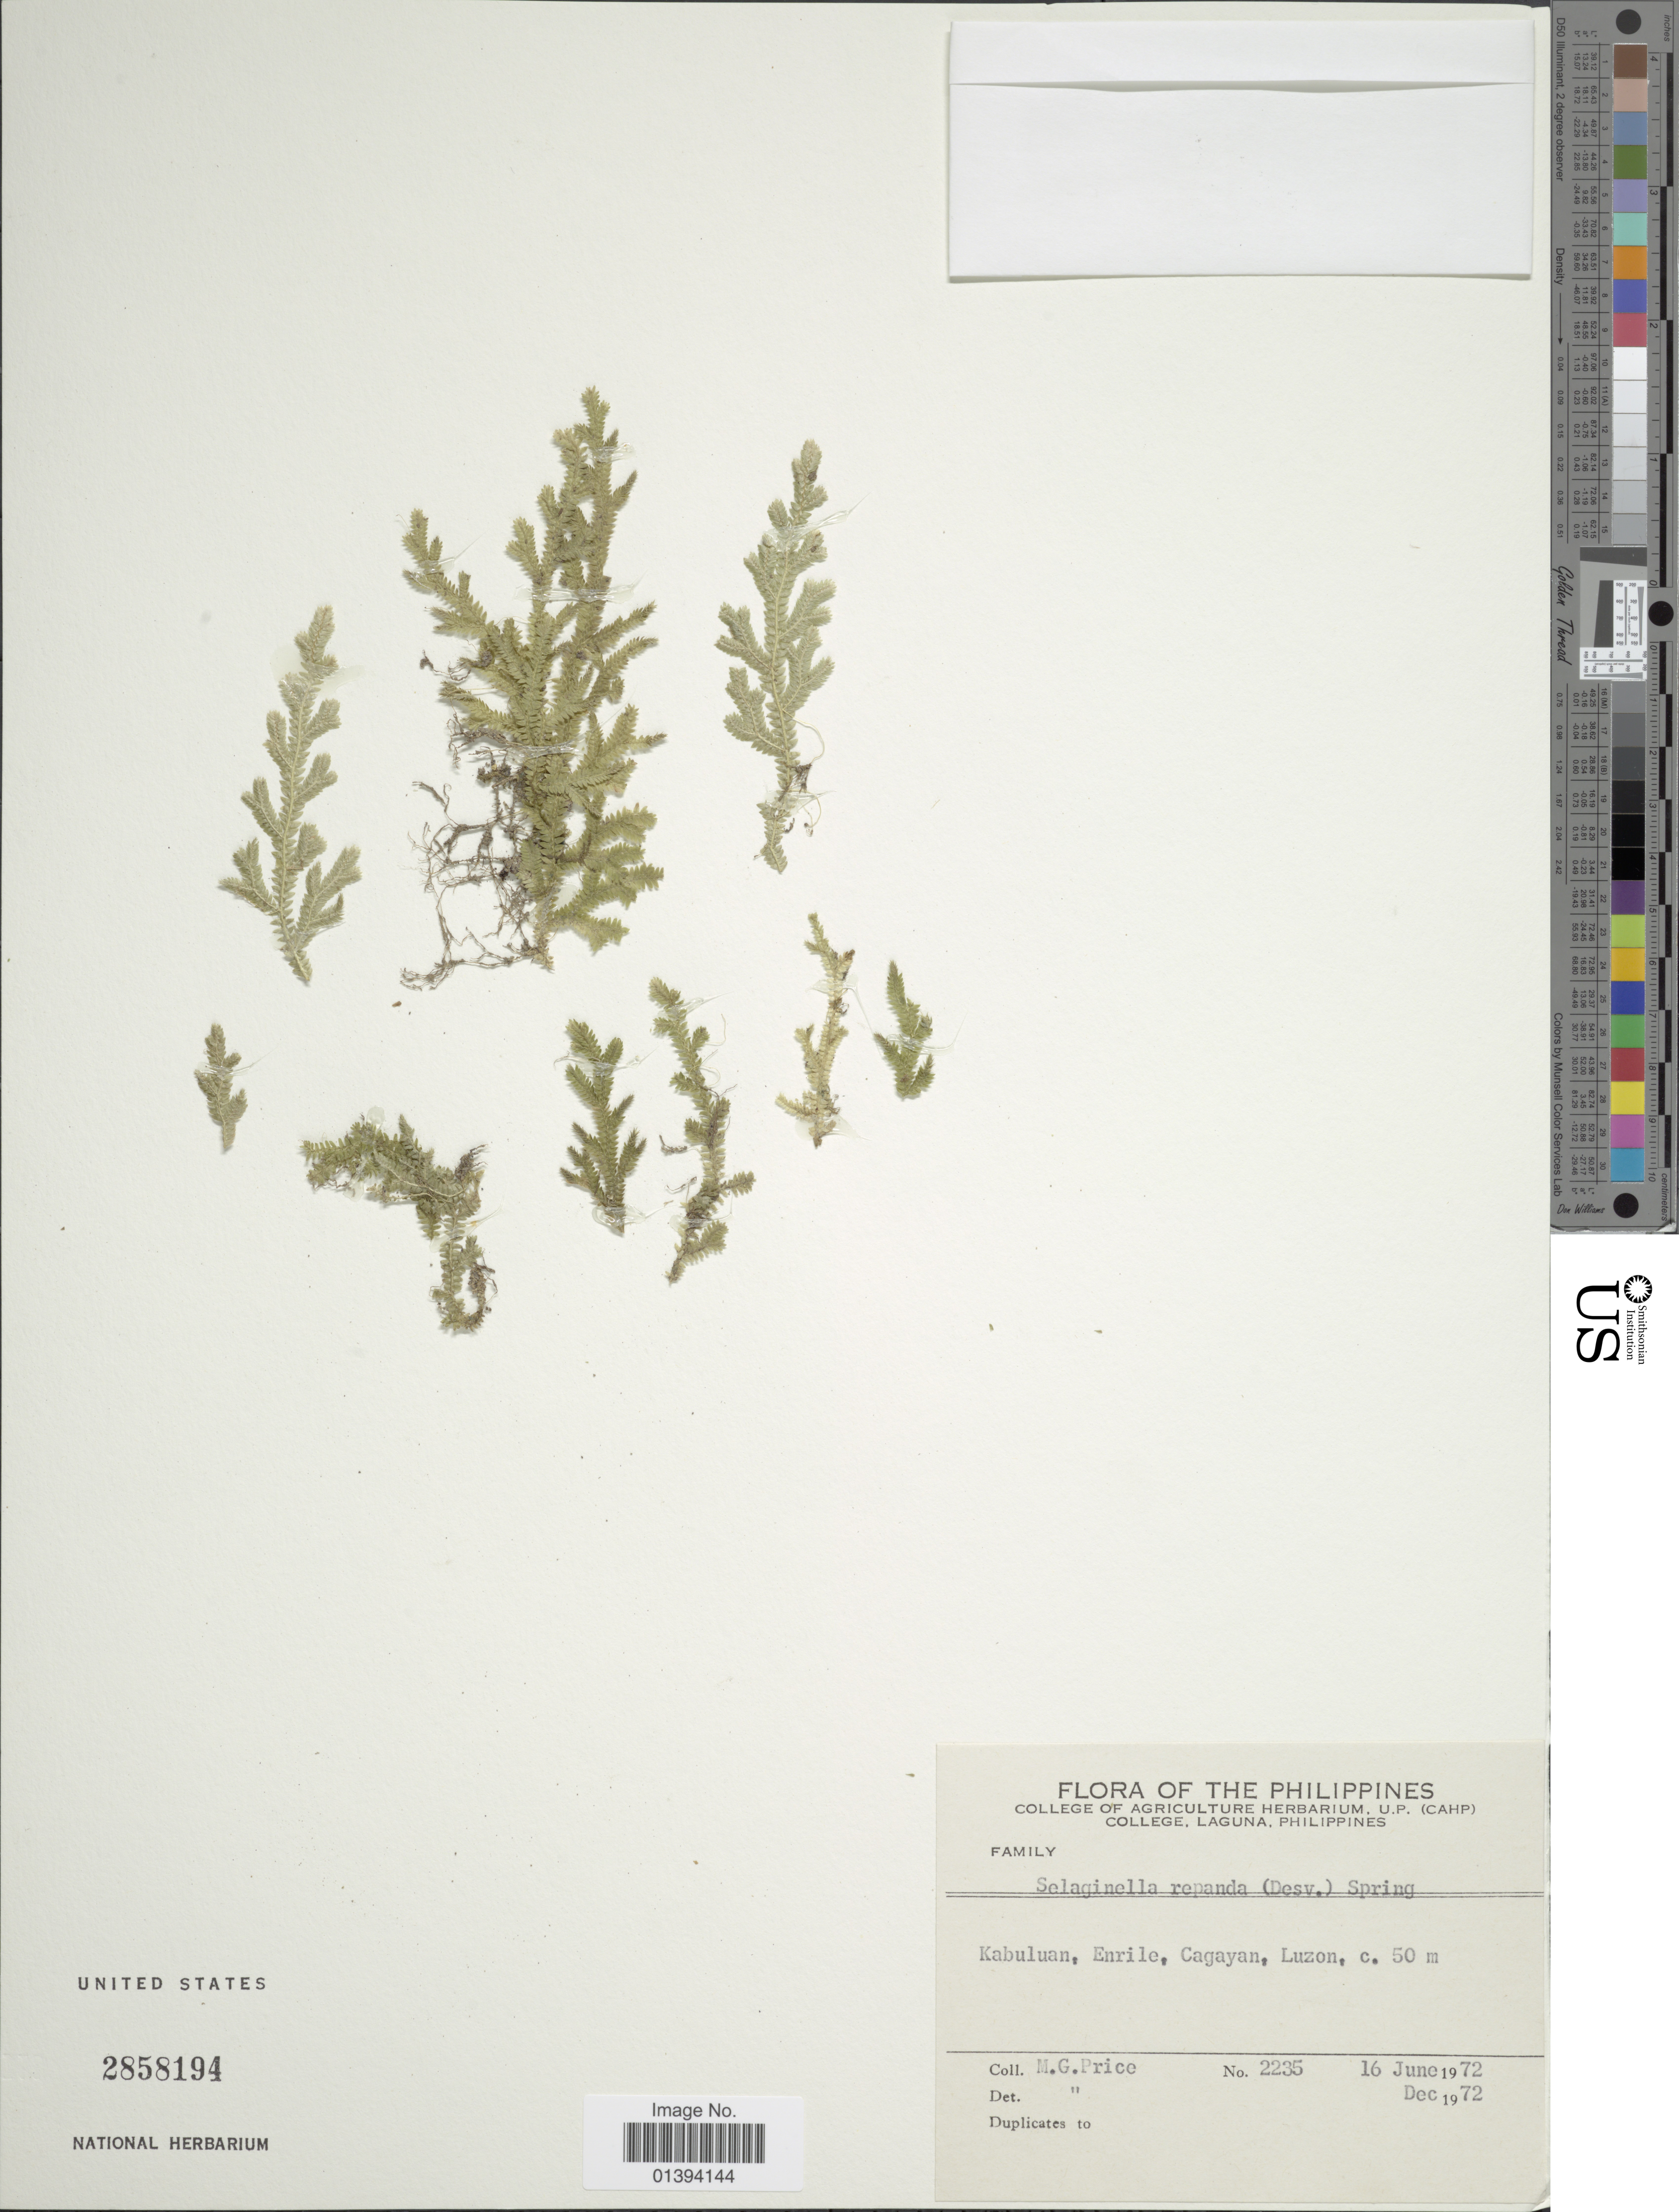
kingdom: Plantae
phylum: Tracheophyta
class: Lycopodiopsida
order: Selaginellales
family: Selaginellaceae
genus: Selaginella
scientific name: Selaginella repanda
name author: (Desv. ex Poir.) Spring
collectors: M. G. Price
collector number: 2235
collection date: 1972-06-16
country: Philippines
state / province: Central Luzon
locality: Kabulan, Enrile, Cagayan, Luzon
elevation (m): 50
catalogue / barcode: US 2858194